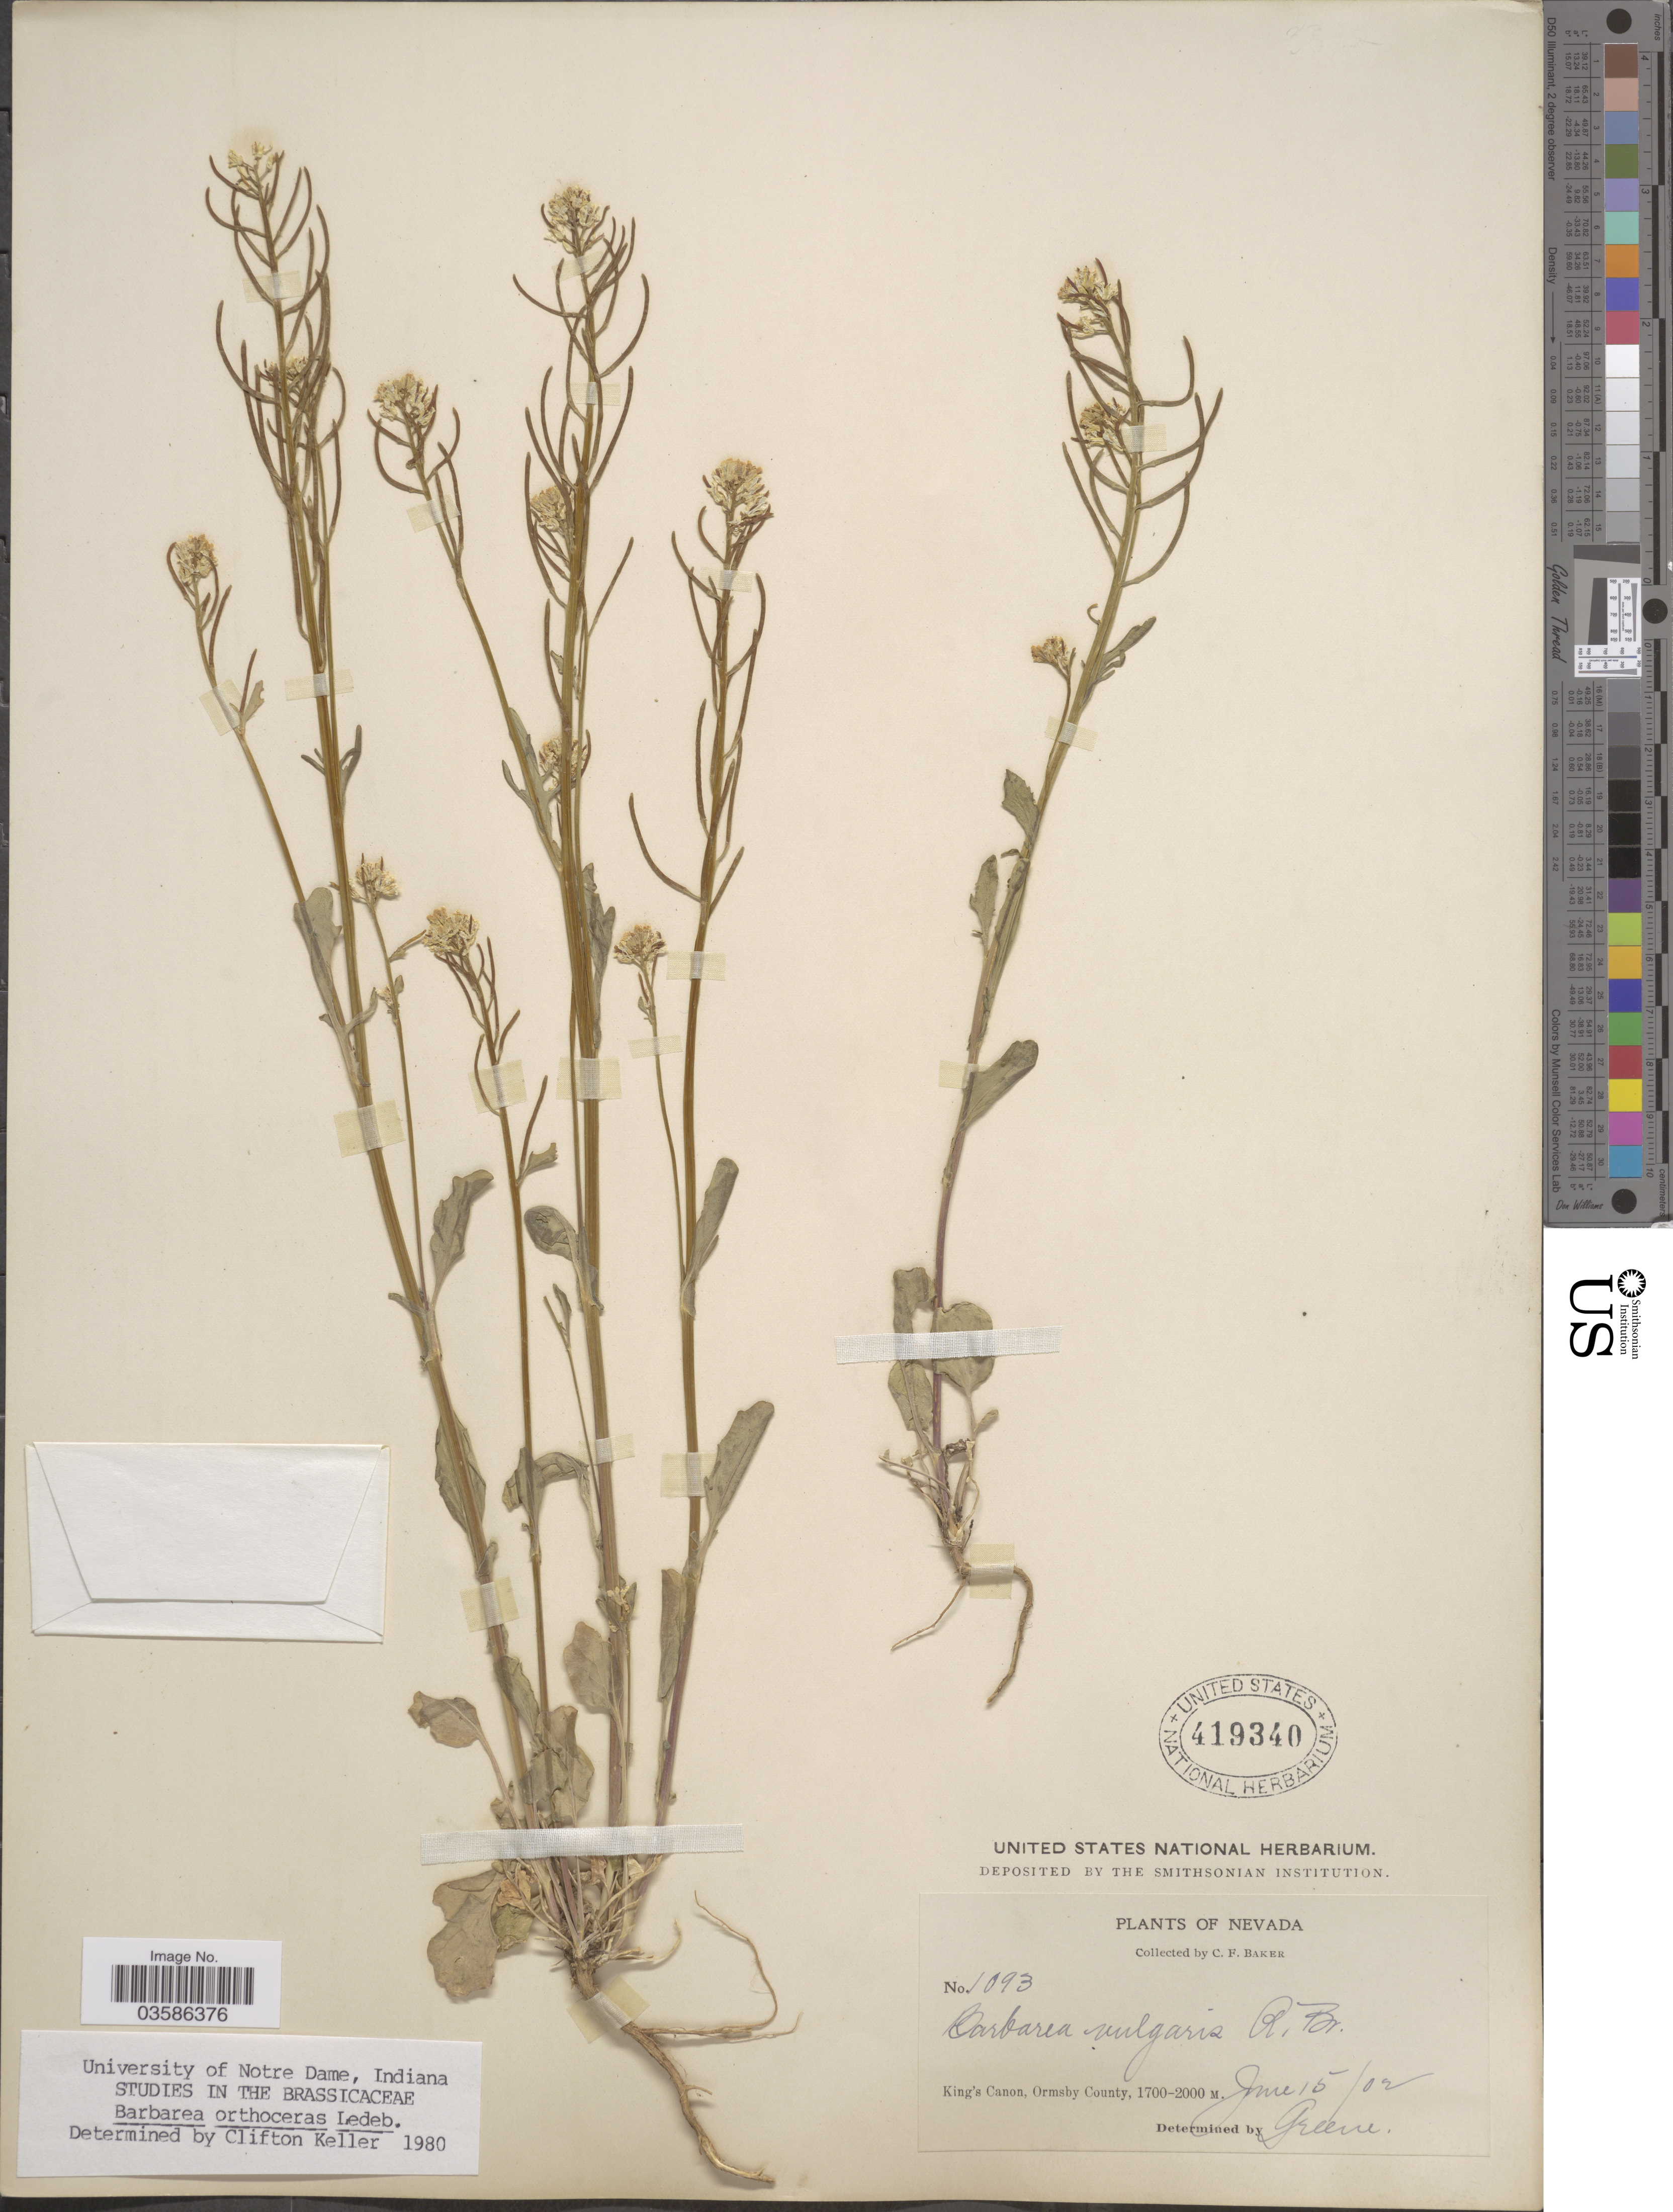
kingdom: Plantae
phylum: Tracheophyta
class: Magnoliopsida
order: Brassicales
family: Brassicaceae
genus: Barbarea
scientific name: Barbarea orthoceras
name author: Ledeb.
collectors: C. F. Baker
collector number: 1093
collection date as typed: Transcribed d/m/y: 15/6/2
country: United States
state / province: Nevada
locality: King's Canon, Ormsby County.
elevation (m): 1700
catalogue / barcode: US 419340